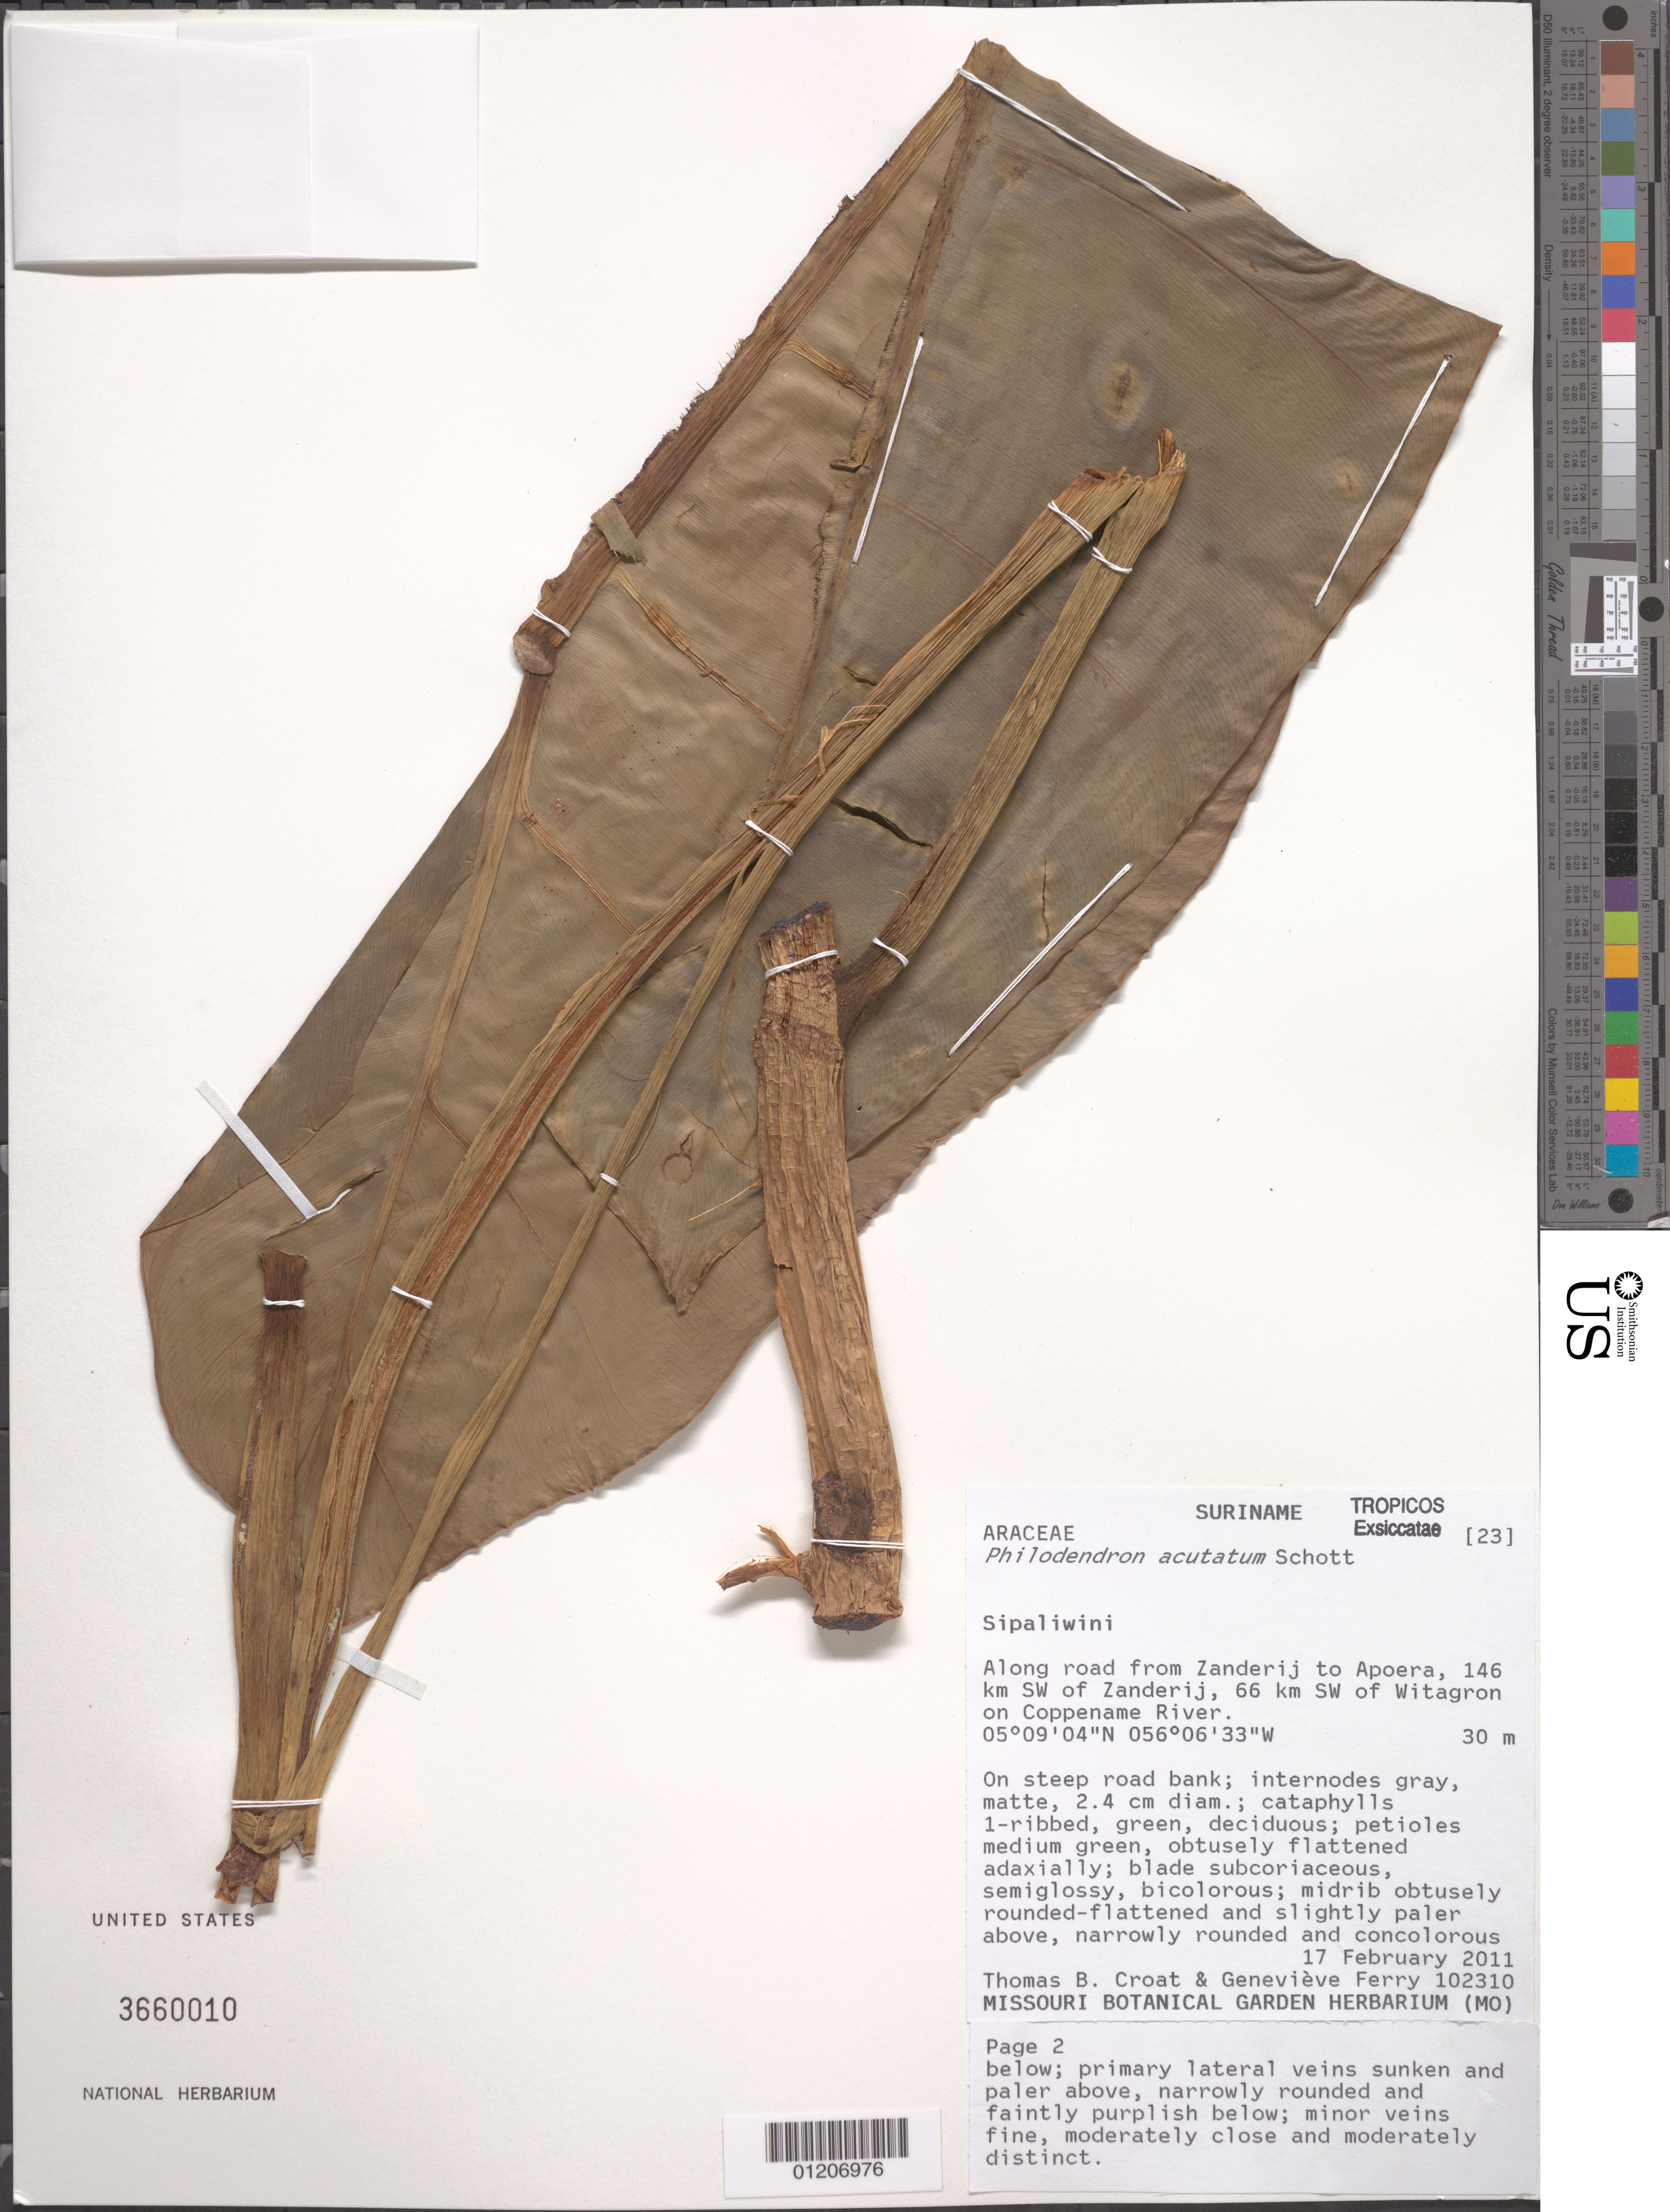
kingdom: Plantae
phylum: Tracheophyta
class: Liliopsida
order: Alismatales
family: Araceae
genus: Philodendron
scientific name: Philodendron acutatum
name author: Schott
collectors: T. B. Croat & G. Ferry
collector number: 102310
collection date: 2011-02-17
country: Suriname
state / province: Sipaliwini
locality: Along road from Zanderij to Apoera, 146 km SW of Zanderij, 66km SW of Witagron on Coppename River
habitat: On steep road bank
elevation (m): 30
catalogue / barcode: US 3660010